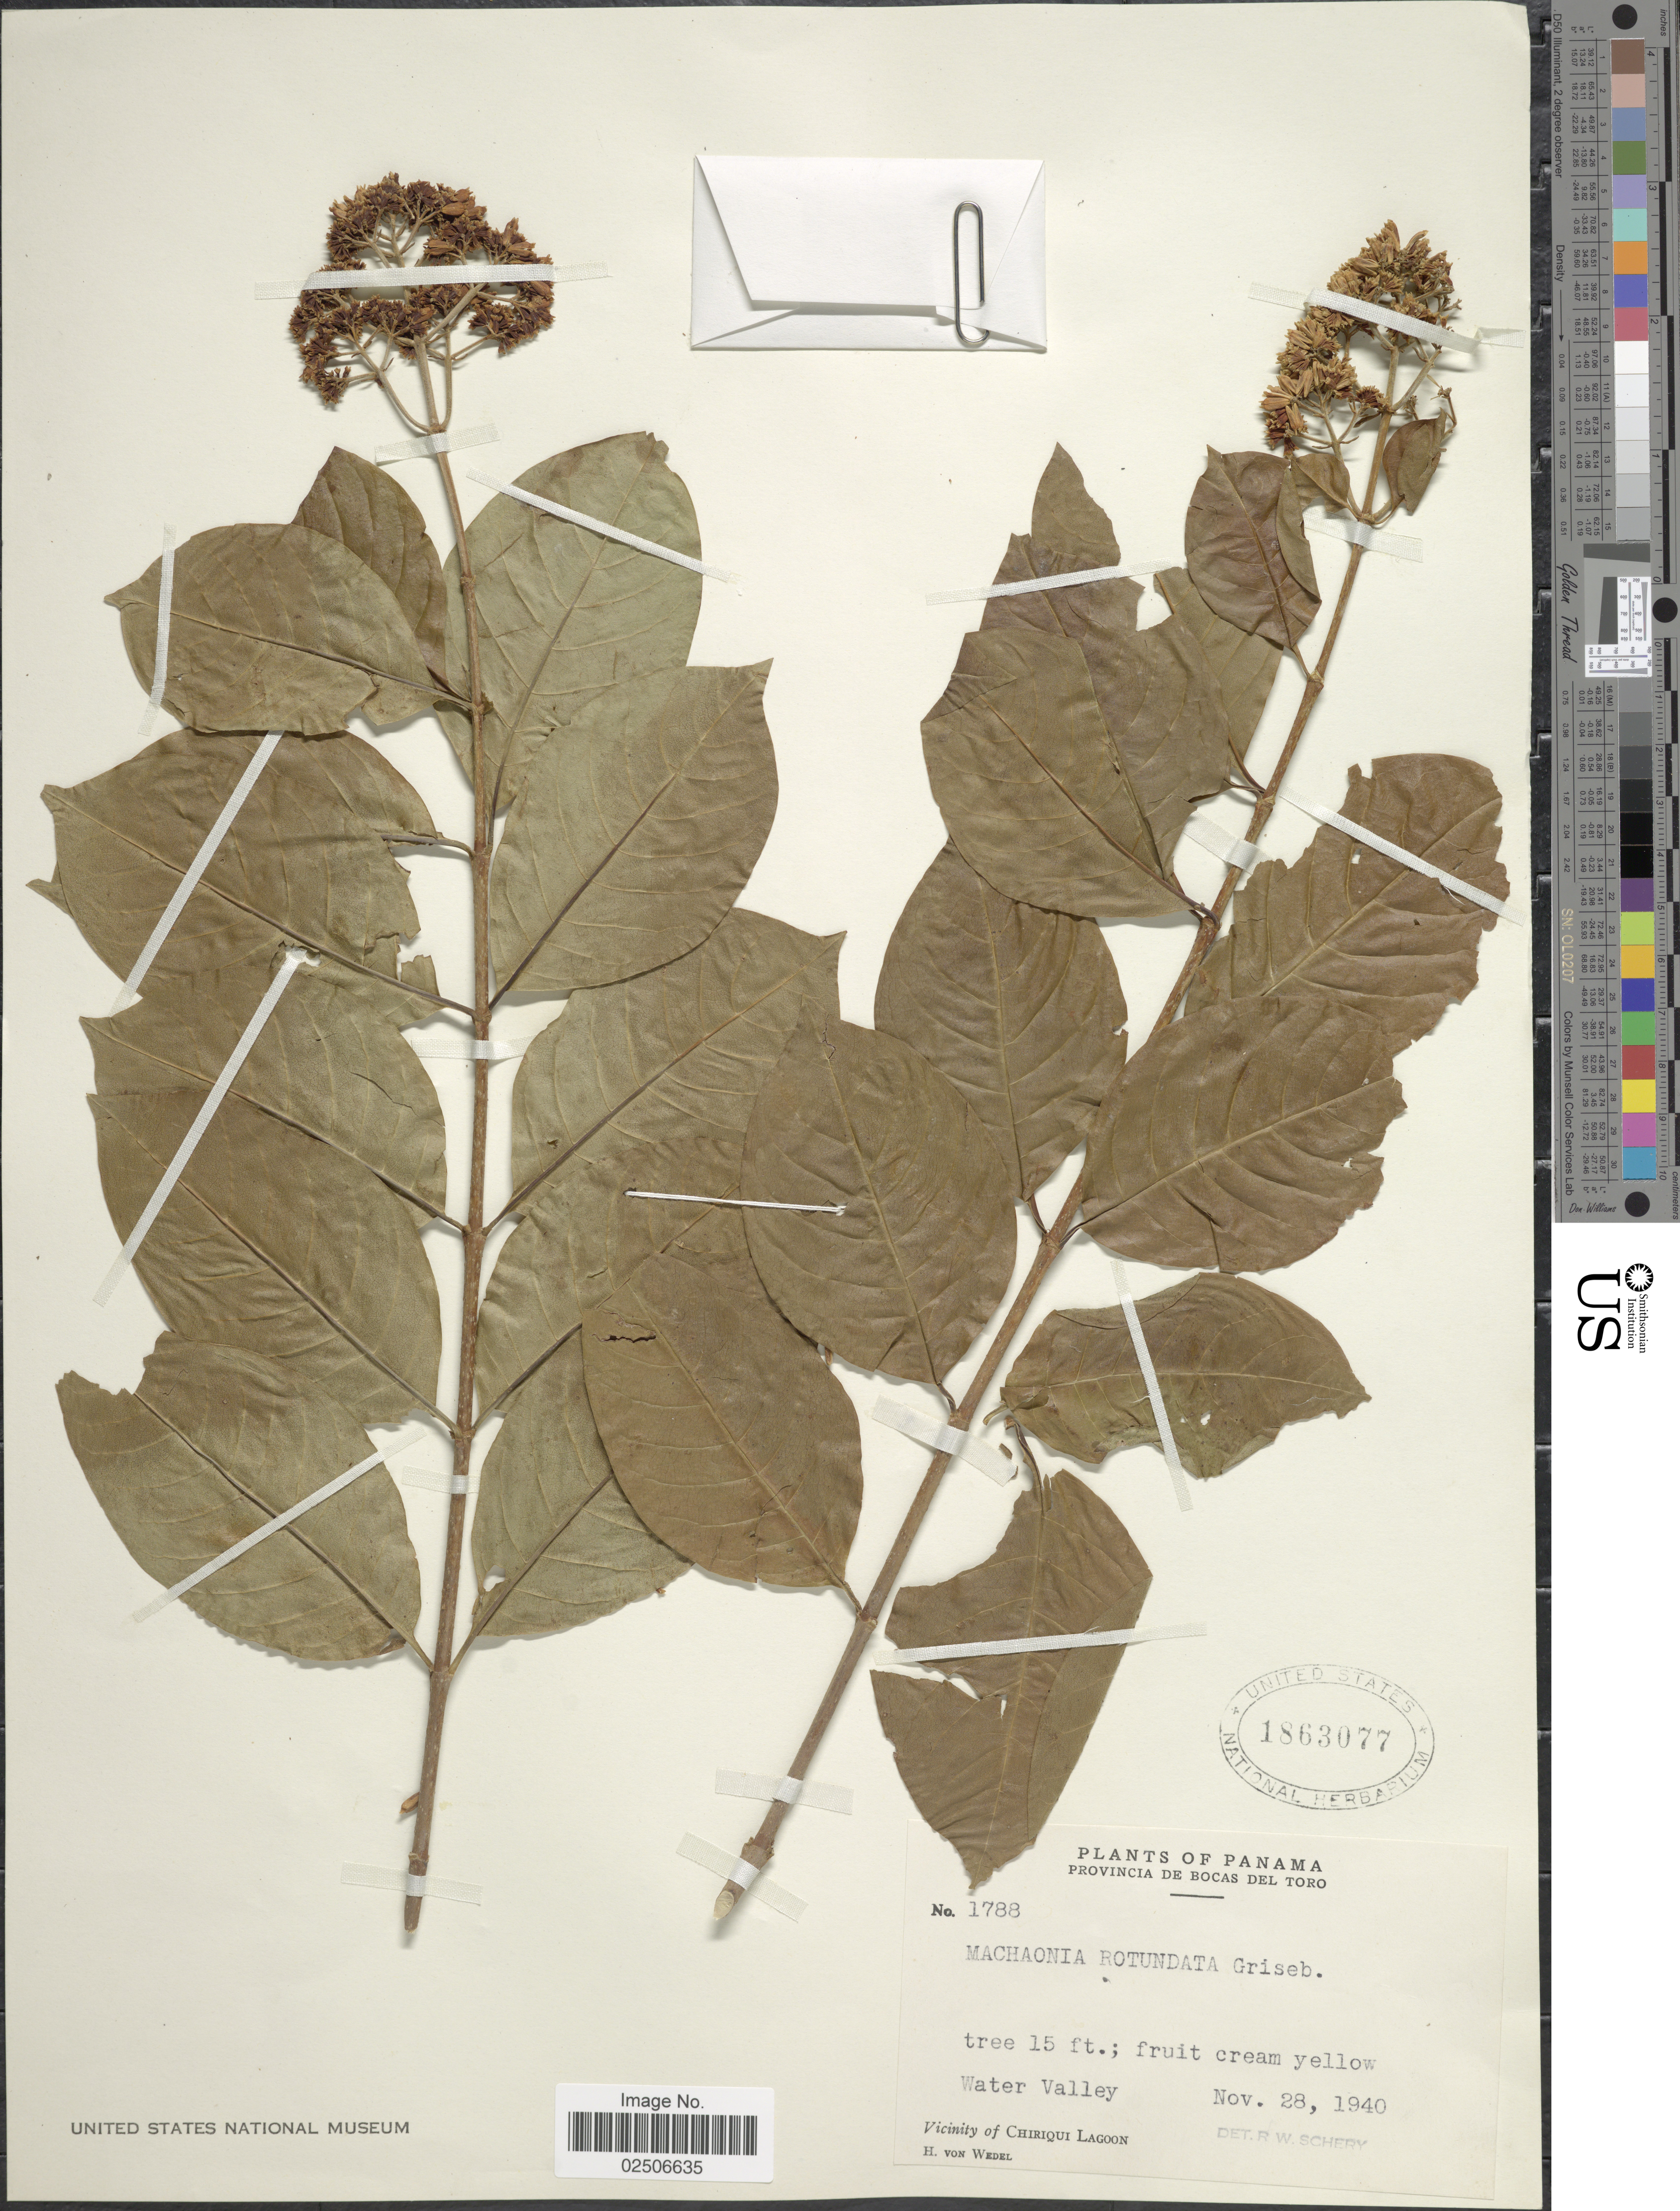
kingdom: Plantae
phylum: Tracheophyta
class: Magnoliopsida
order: Gentianales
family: Rubiaceae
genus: Machaonia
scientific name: Machaonia martinicensis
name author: (DC.) Standl.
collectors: H. von Wedel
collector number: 1788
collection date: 1940-11-28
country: Panama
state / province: Bocas del Toro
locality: Water Valley, Vicinity of Chiriqui Lagoon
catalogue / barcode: US 1863077